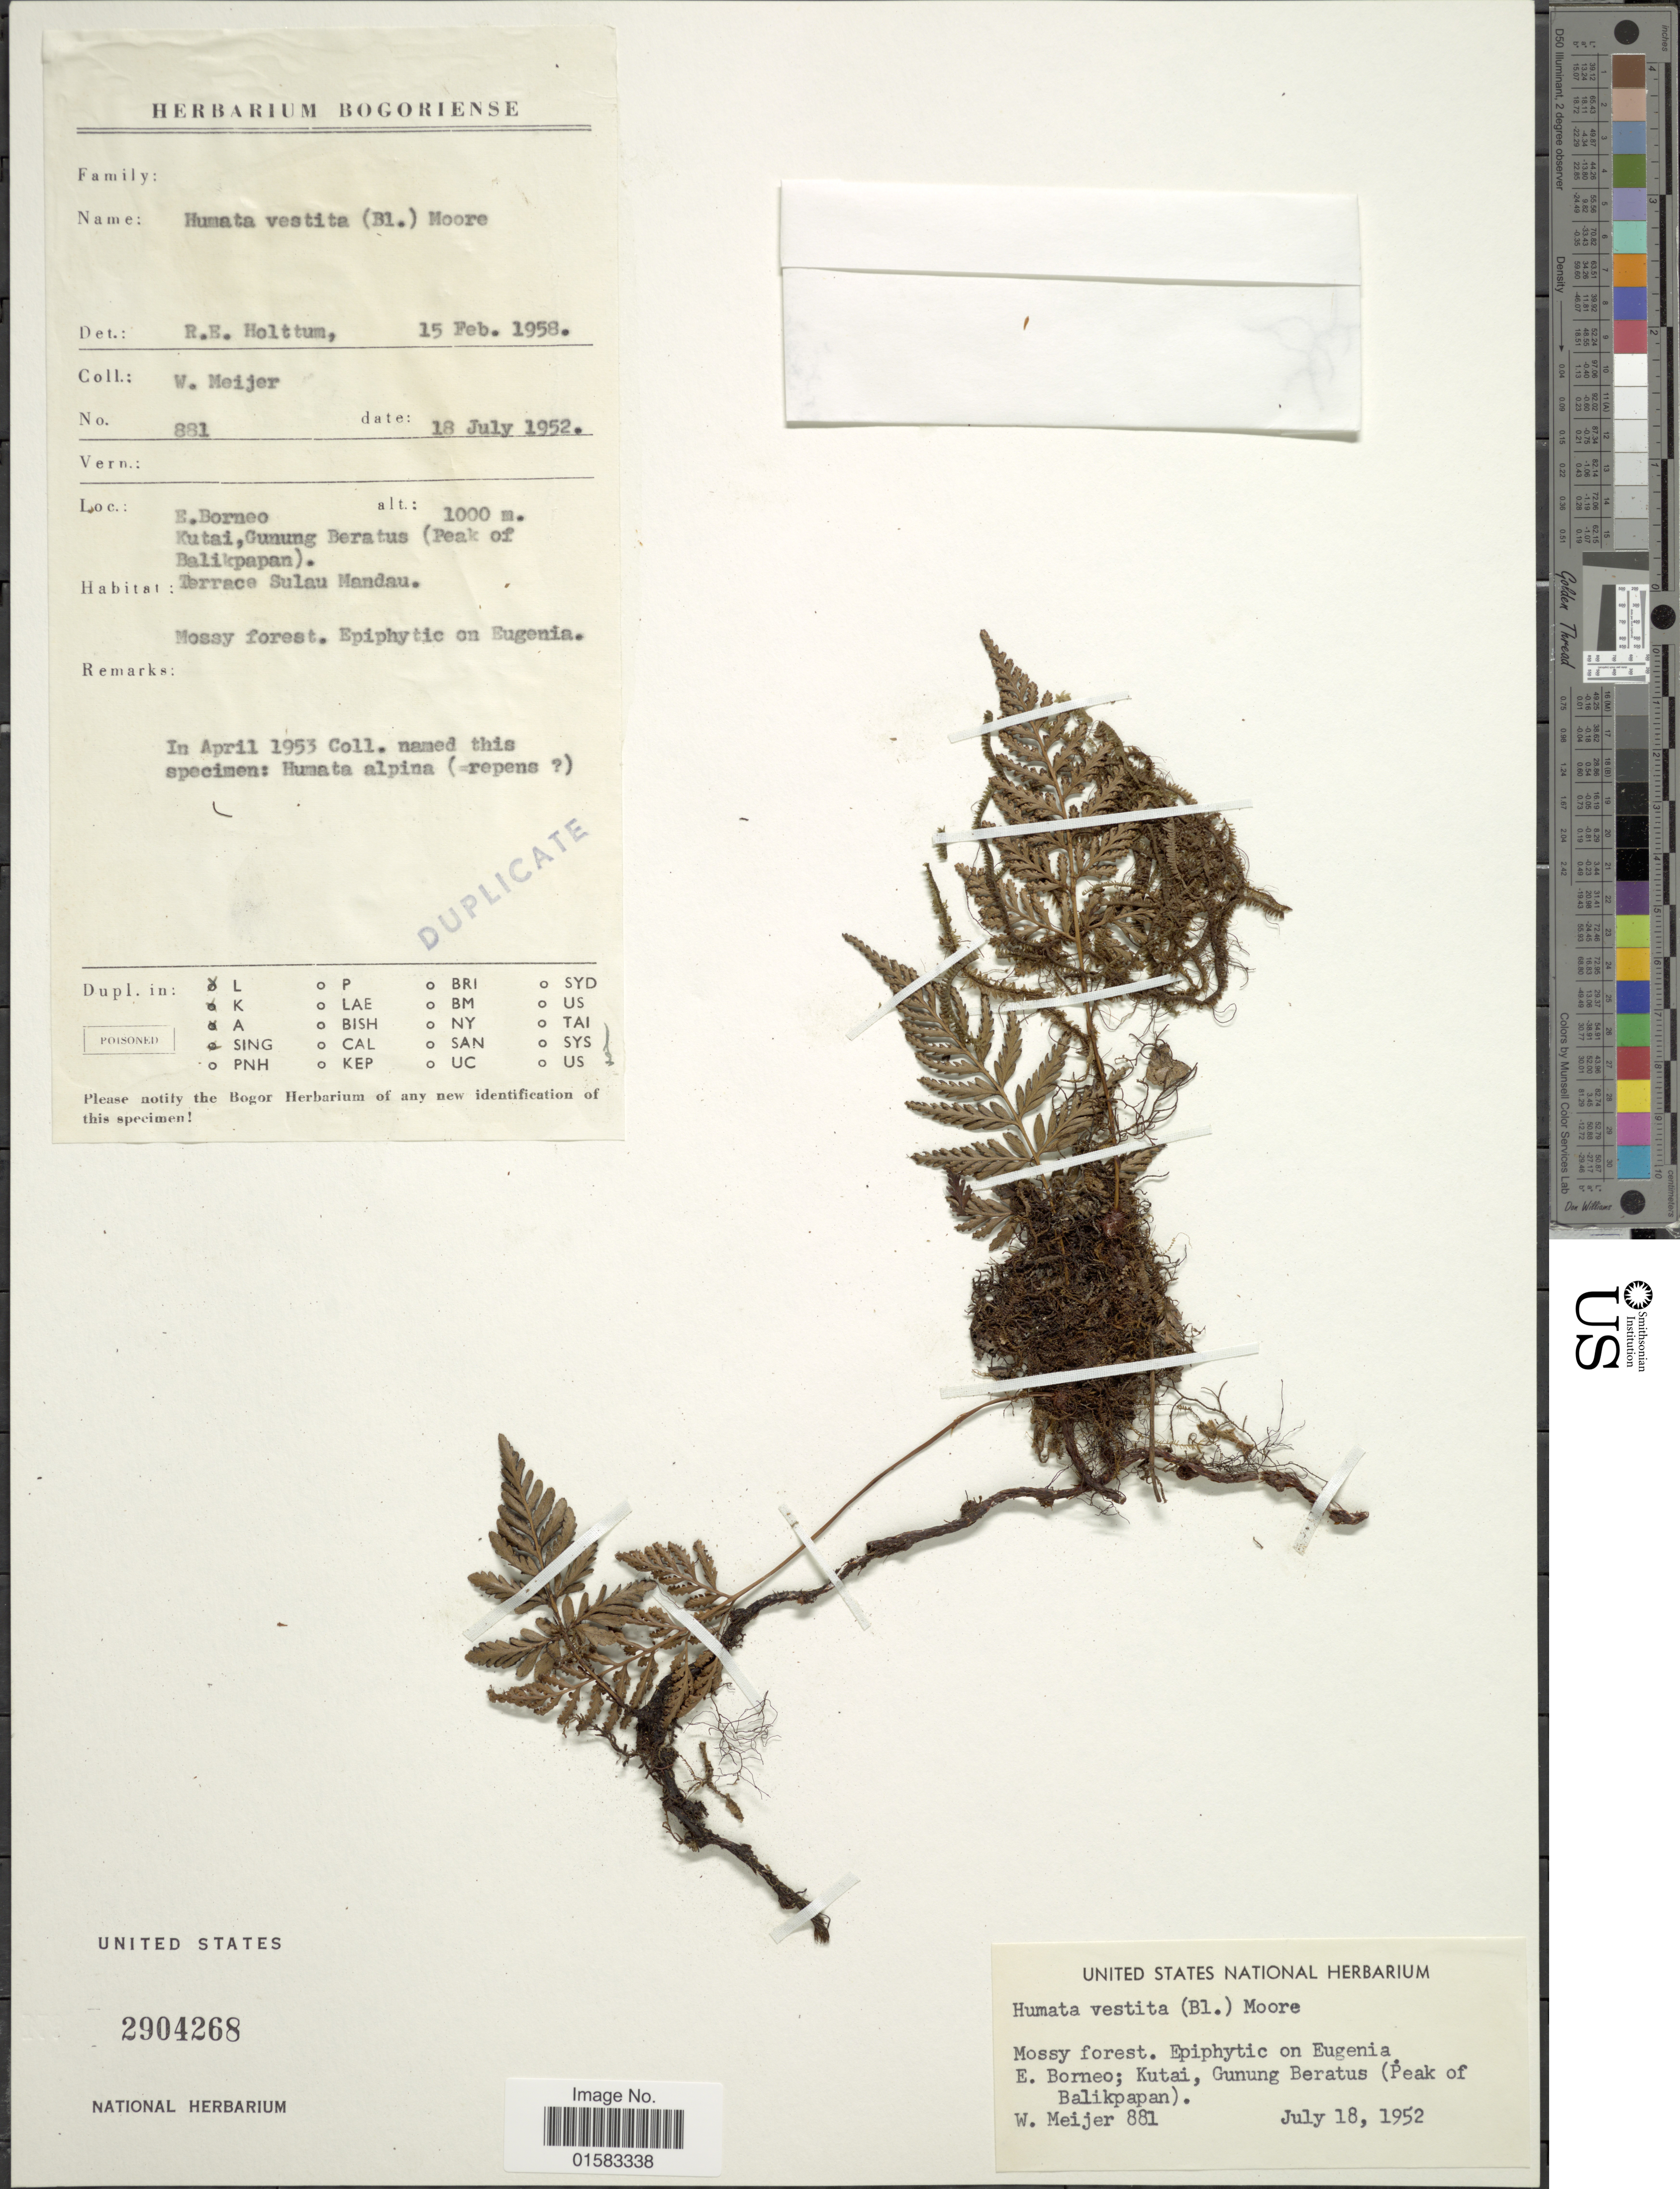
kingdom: Plantae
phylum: Tracheophyta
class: Polypodiopsida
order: Polypodiales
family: Davalliaceae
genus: Davallia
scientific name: Davallia repens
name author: (L. f.) Kuhn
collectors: W. Meijer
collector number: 881*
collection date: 1952-07-19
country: Malaysia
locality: E. Borneo, Kutai, Gunung Beratus (Peak of Balikpapan)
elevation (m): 1000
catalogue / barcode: US 2904268